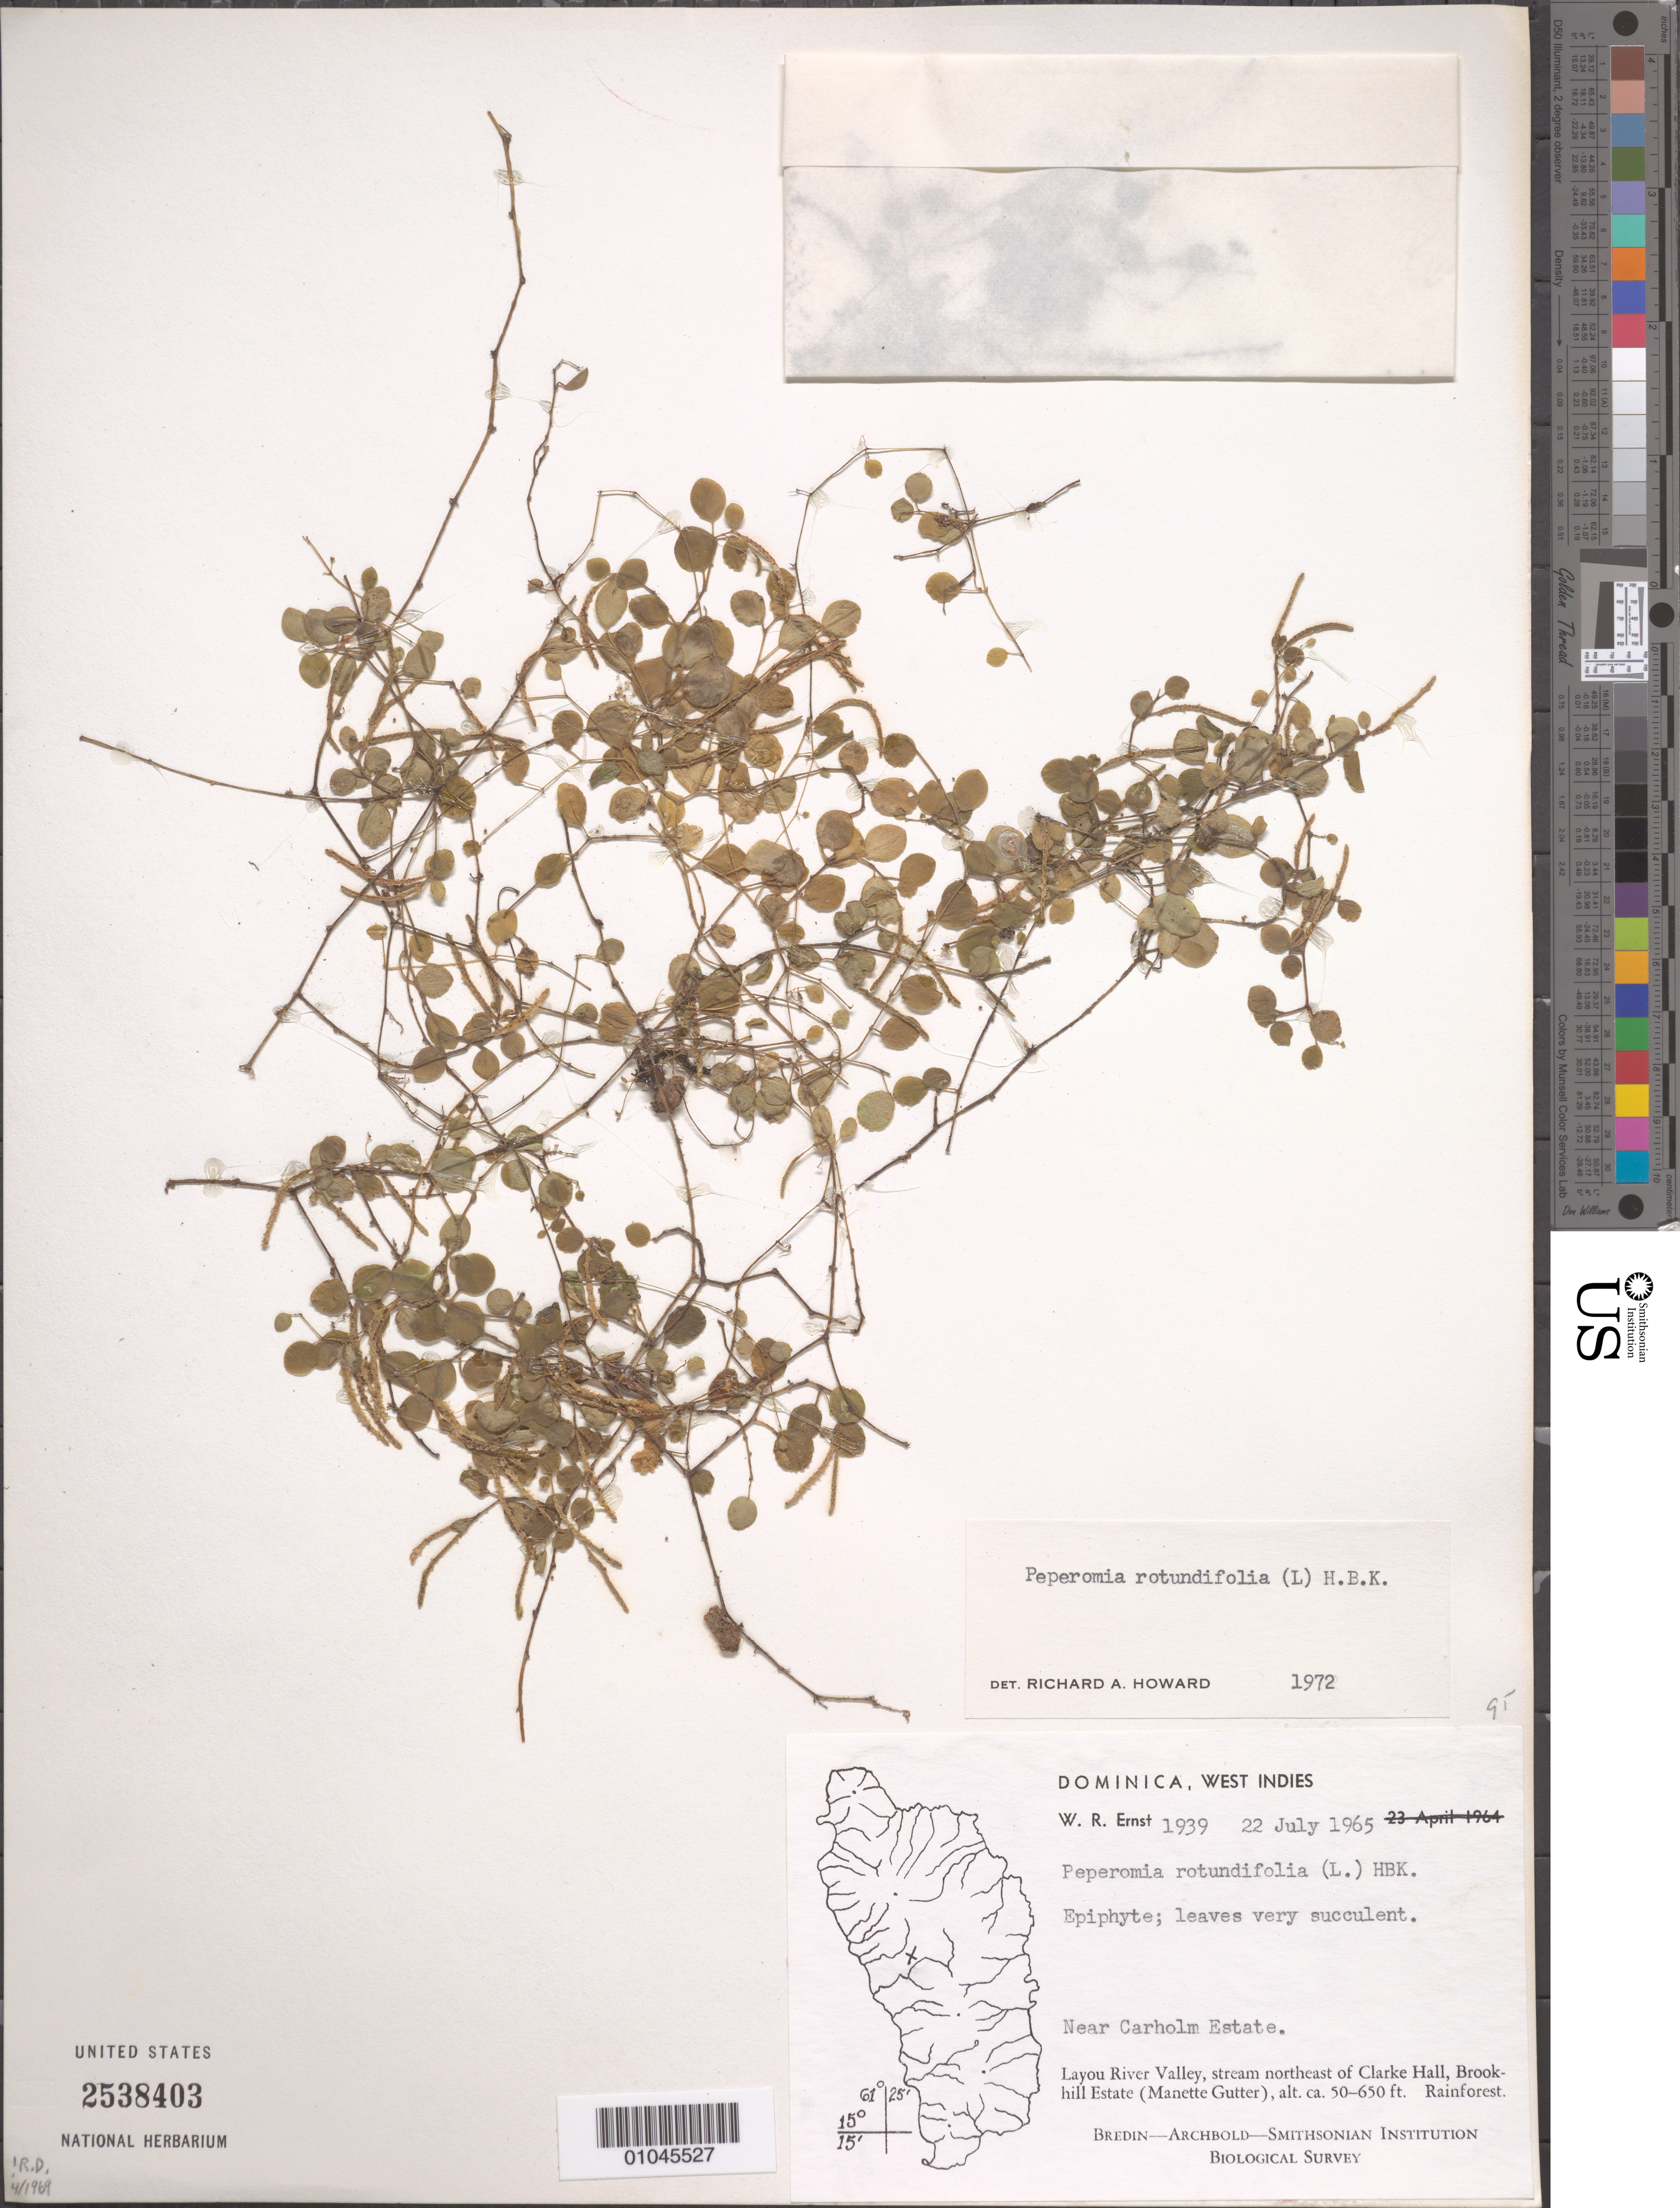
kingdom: Plantae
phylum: Tracheophyta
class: Magnoliopsida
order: Piperales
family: Piperaceae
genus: Peperomia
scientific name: Peperomia rotundifolia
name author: (L.) Kunth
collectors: W. R. Ernst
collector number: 1939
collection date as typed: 22 Jul 1965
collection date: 1965-07-22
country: Dominica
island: Dominica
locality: Near Carholm Estate. Layou River Valley, stream NE of Clarke Hall, Brookhill Estate (Manette Gutter) Rainforest.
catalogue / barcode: US 2538403